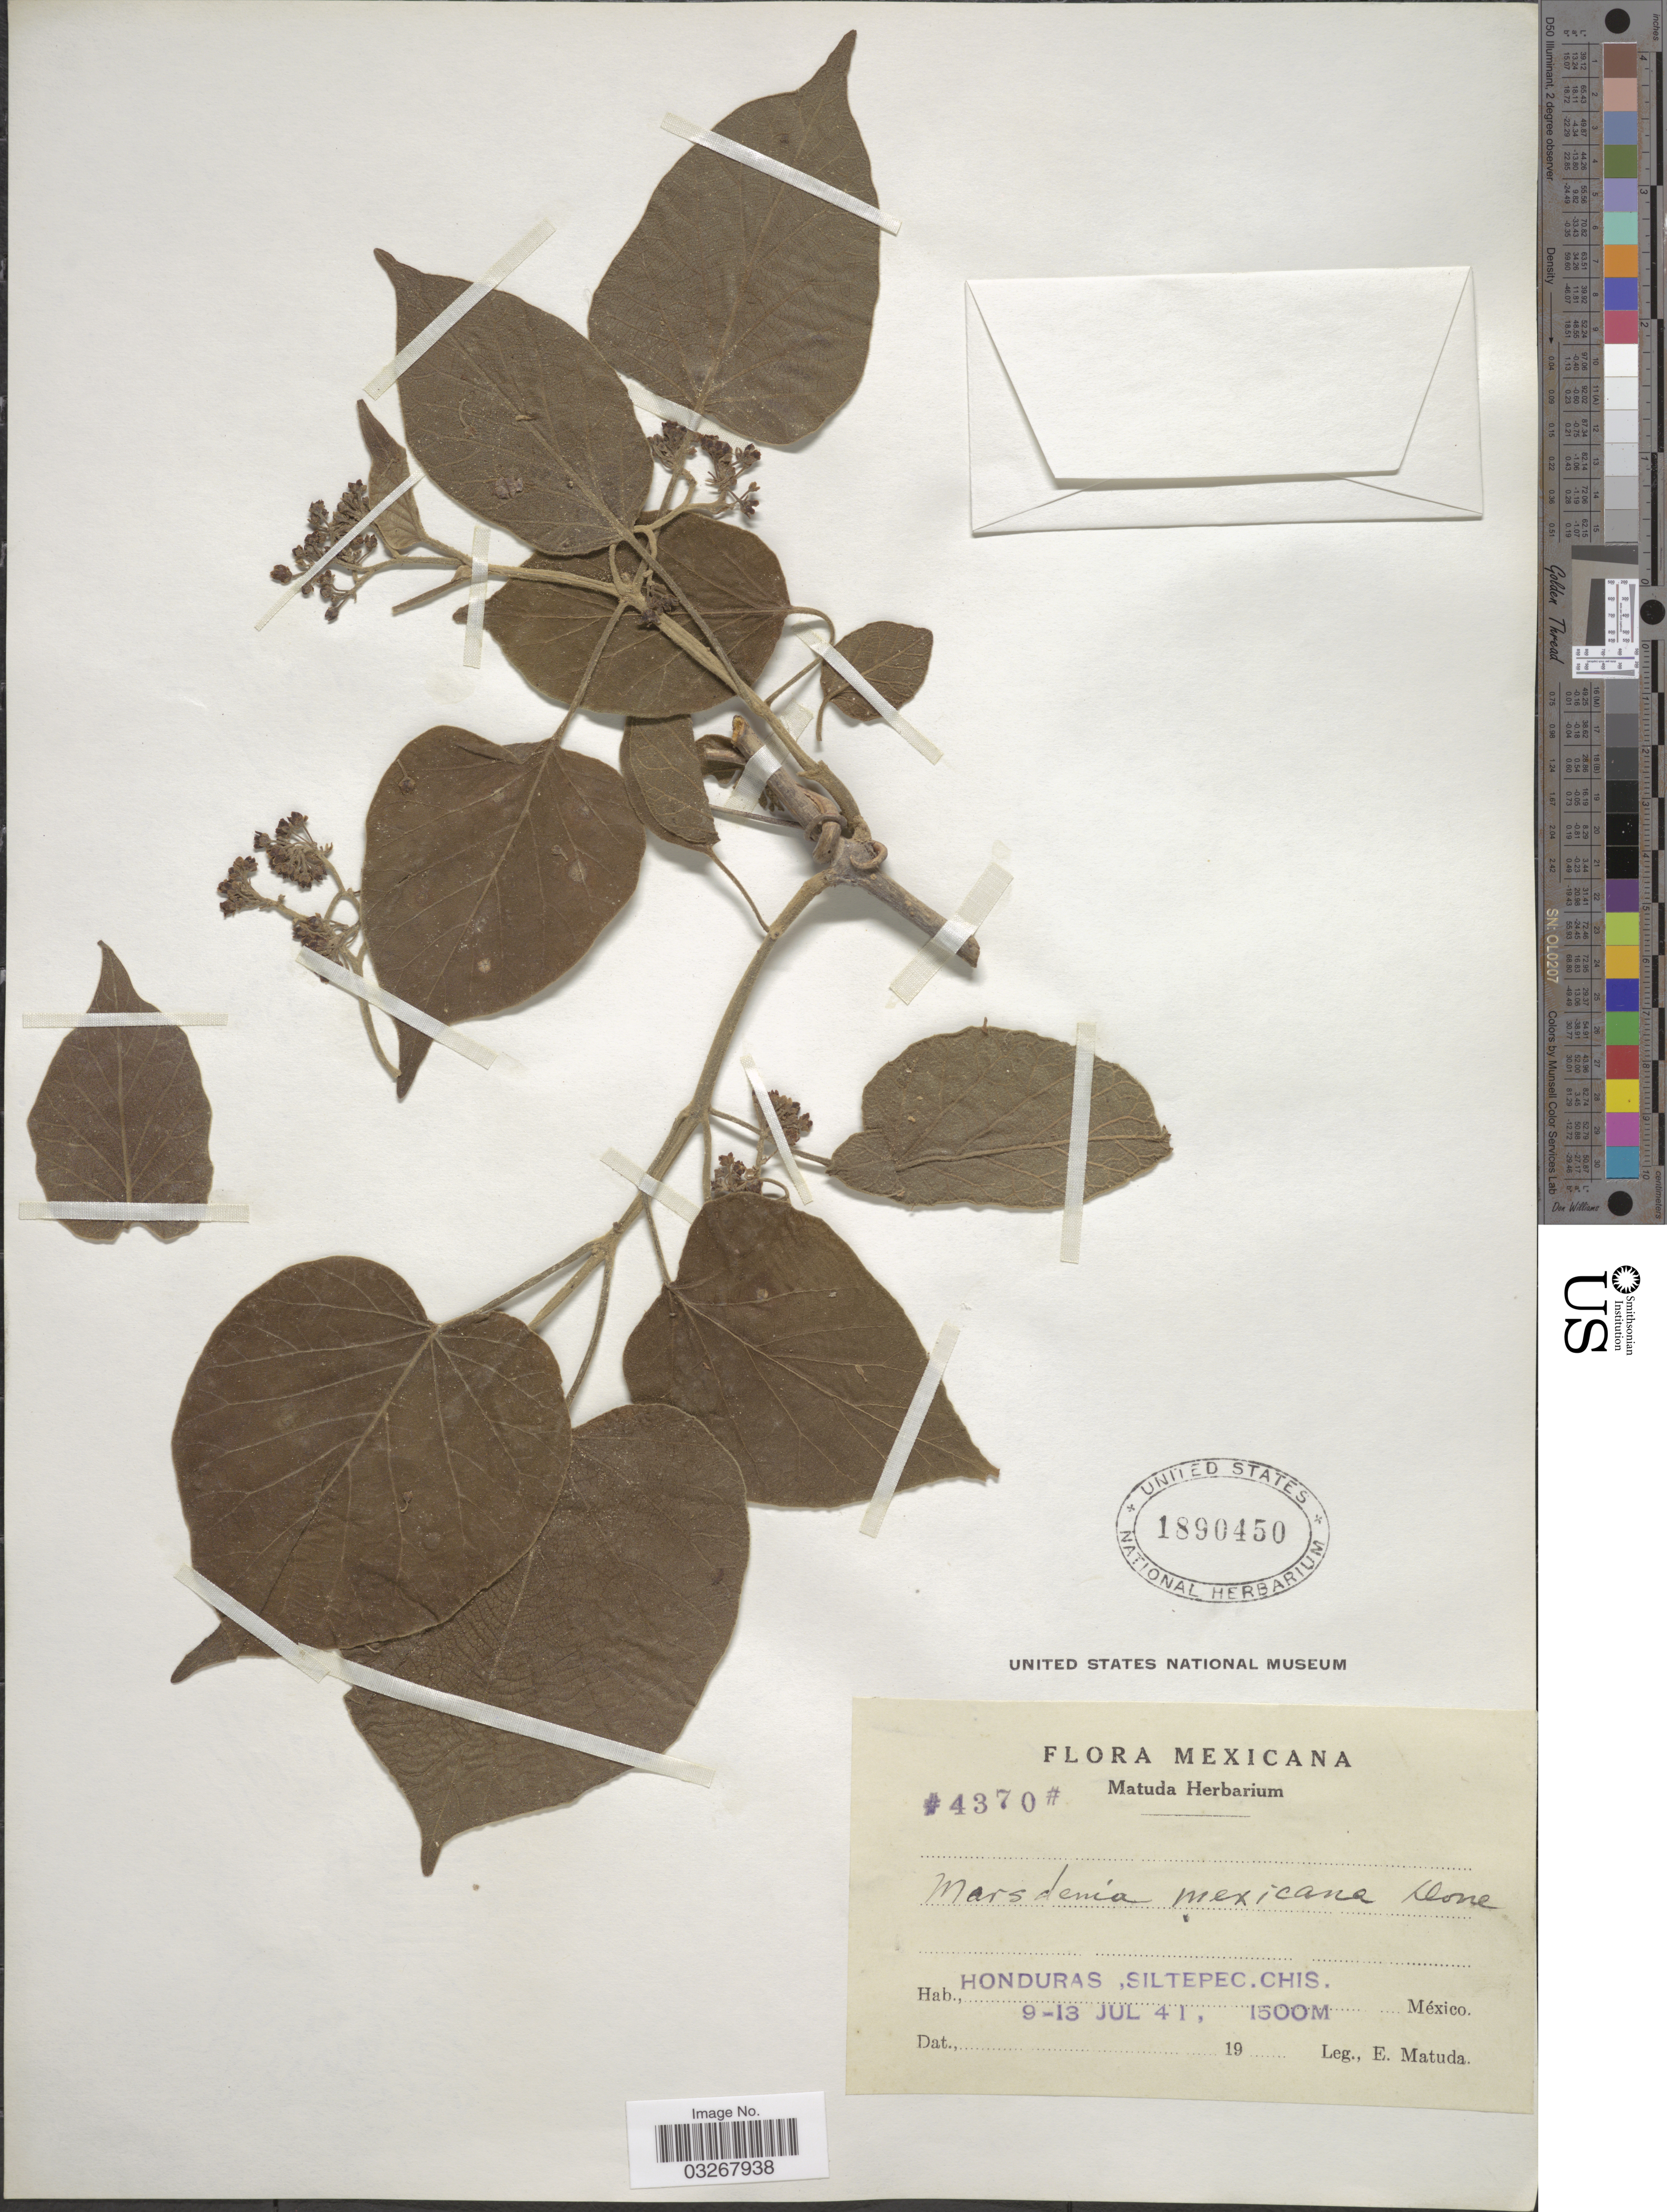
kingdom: Plantae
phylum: Tracheophyta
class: Magnoliopsida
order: Gentianales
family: Apocynaceae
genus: Marsdenia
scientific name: Marsdenia mexicana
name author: Decne.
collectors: E. Matuda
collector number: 4370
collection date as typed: Transcribed d/m/y: 9/7/41 to 13/7/41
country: Mexico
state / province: Chiapas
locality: Honduras, Siltepec.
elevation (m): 1500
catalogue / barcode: US 1890450